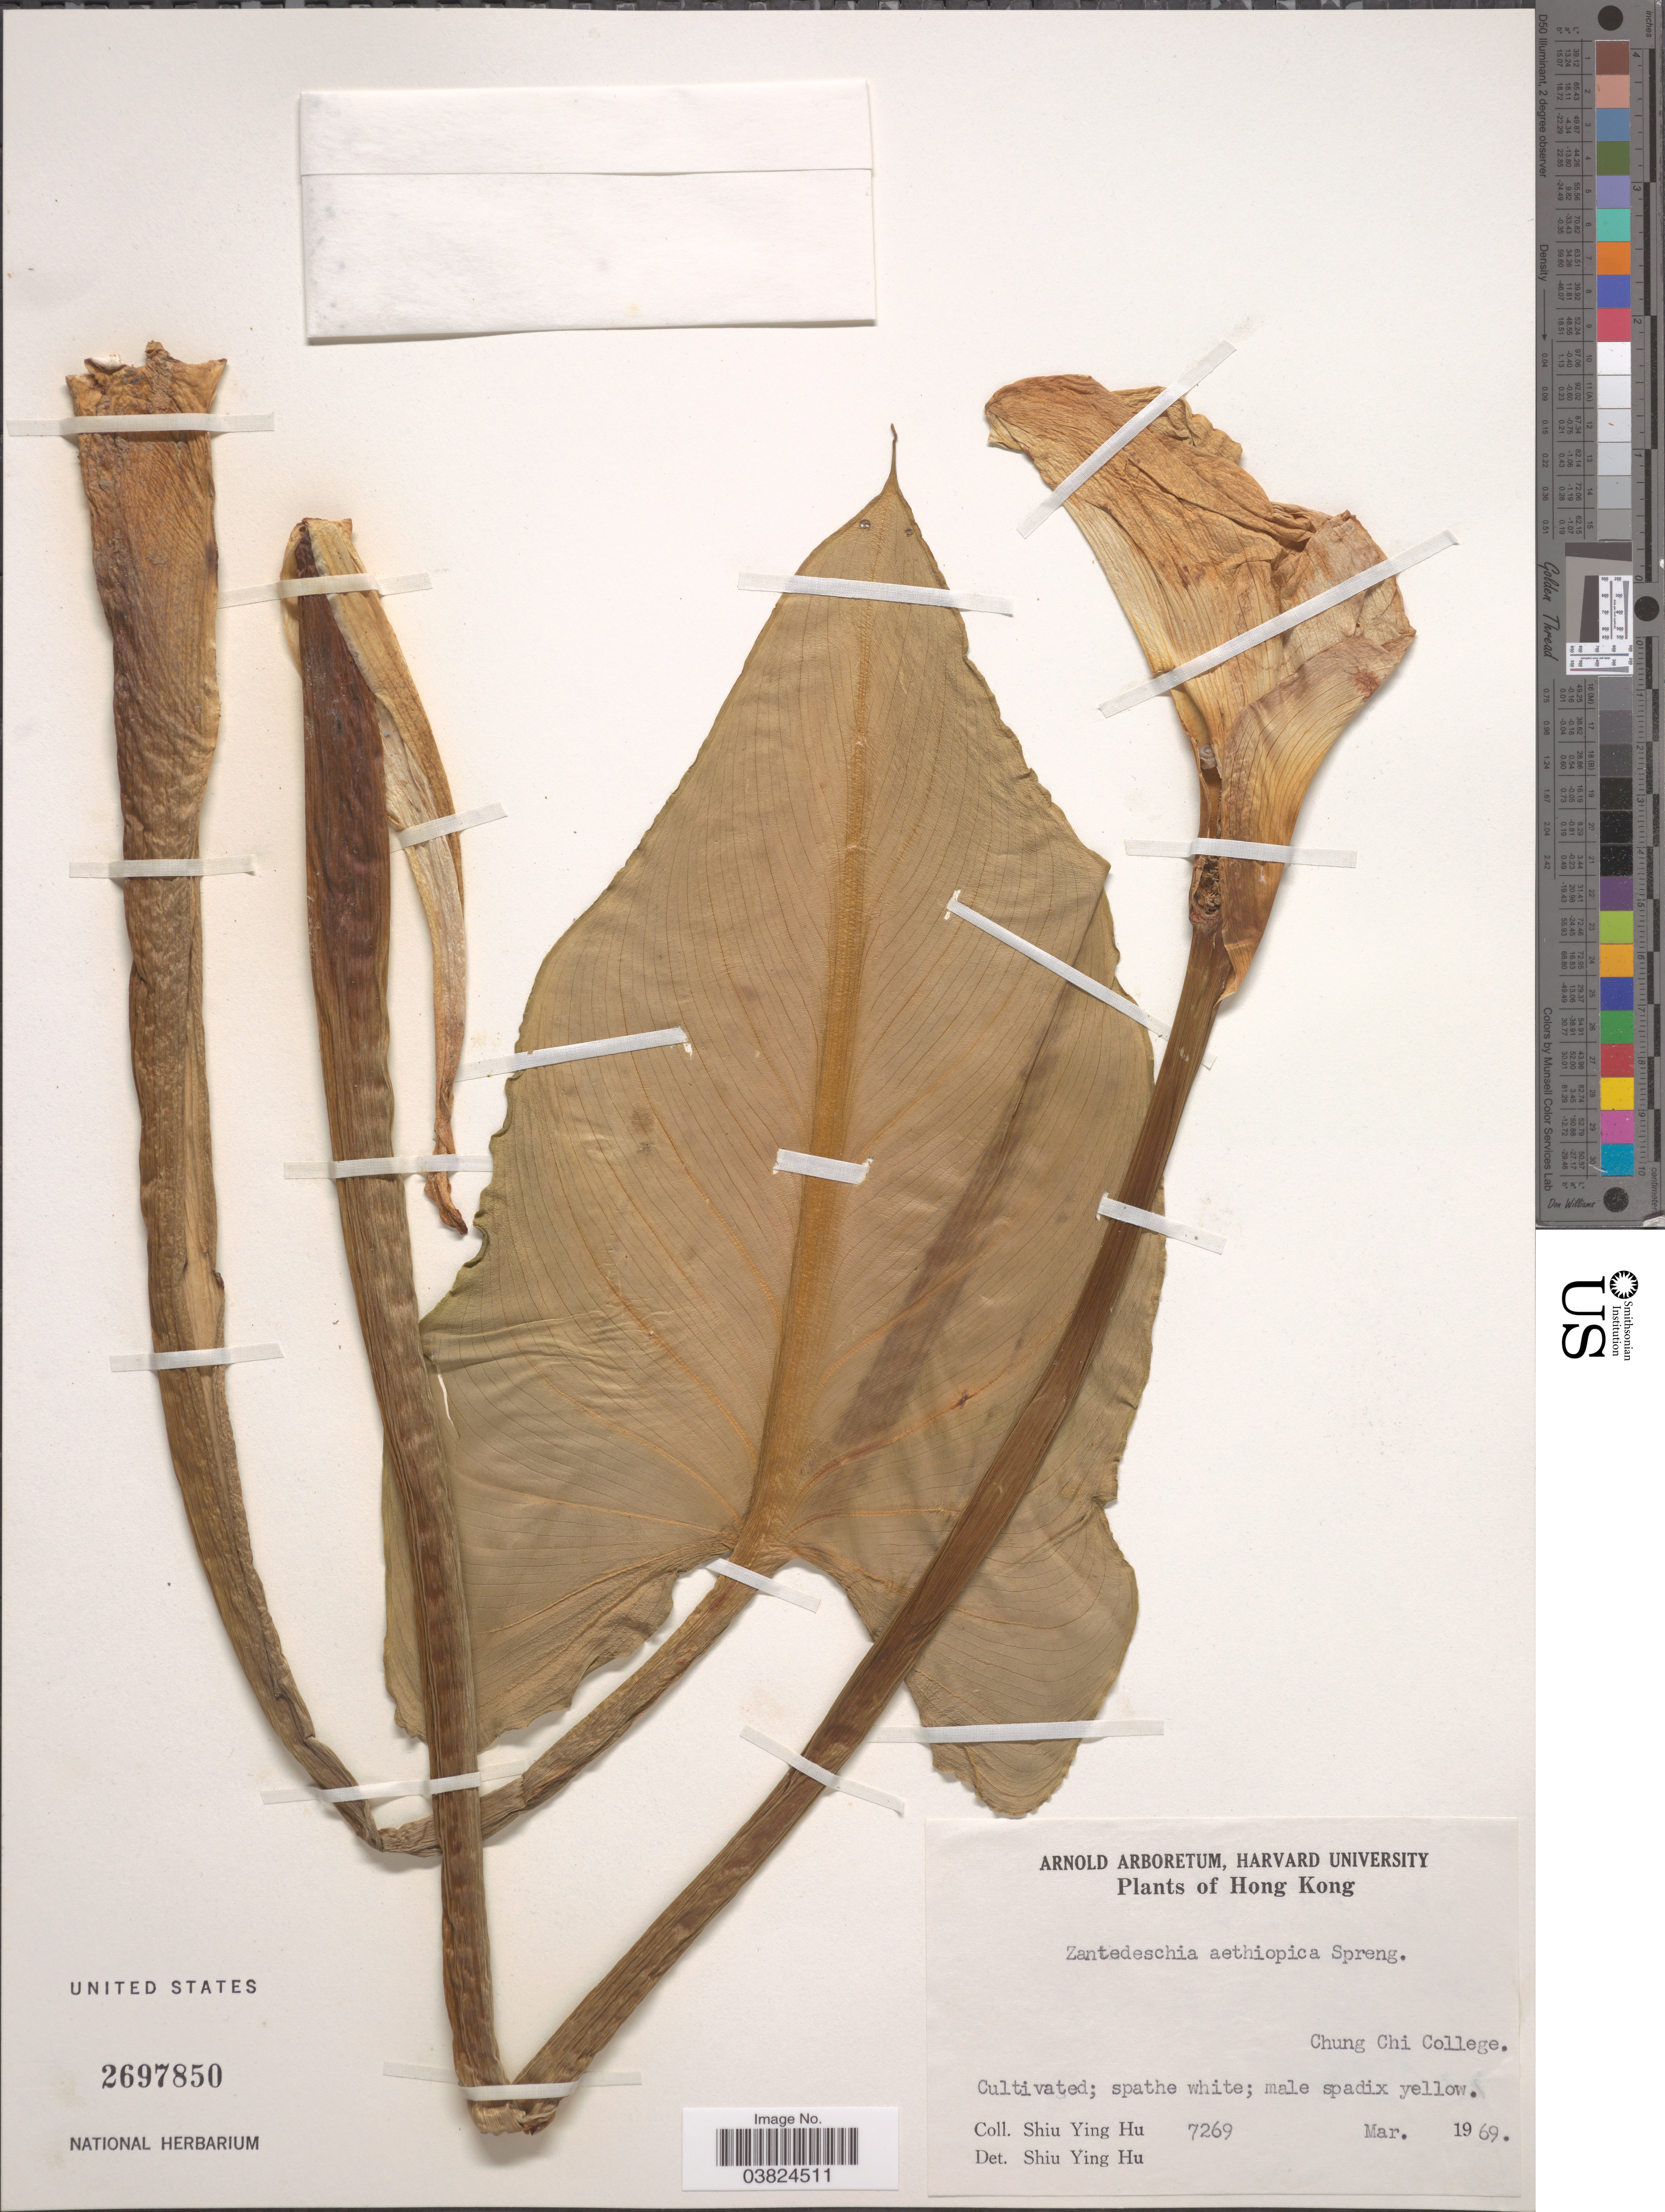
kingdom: Plantae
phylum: Tracheophyta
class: Liliopsida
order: Alismatales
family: Araceae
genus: Zantedeschia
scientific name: Zantedeschia aethiopica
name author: (L.) Spreng.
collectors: S. Y. Hu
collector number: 7269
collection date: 1969-03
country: China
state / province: Hong Kong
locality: Chung Chi College.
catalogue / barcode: US 2697850